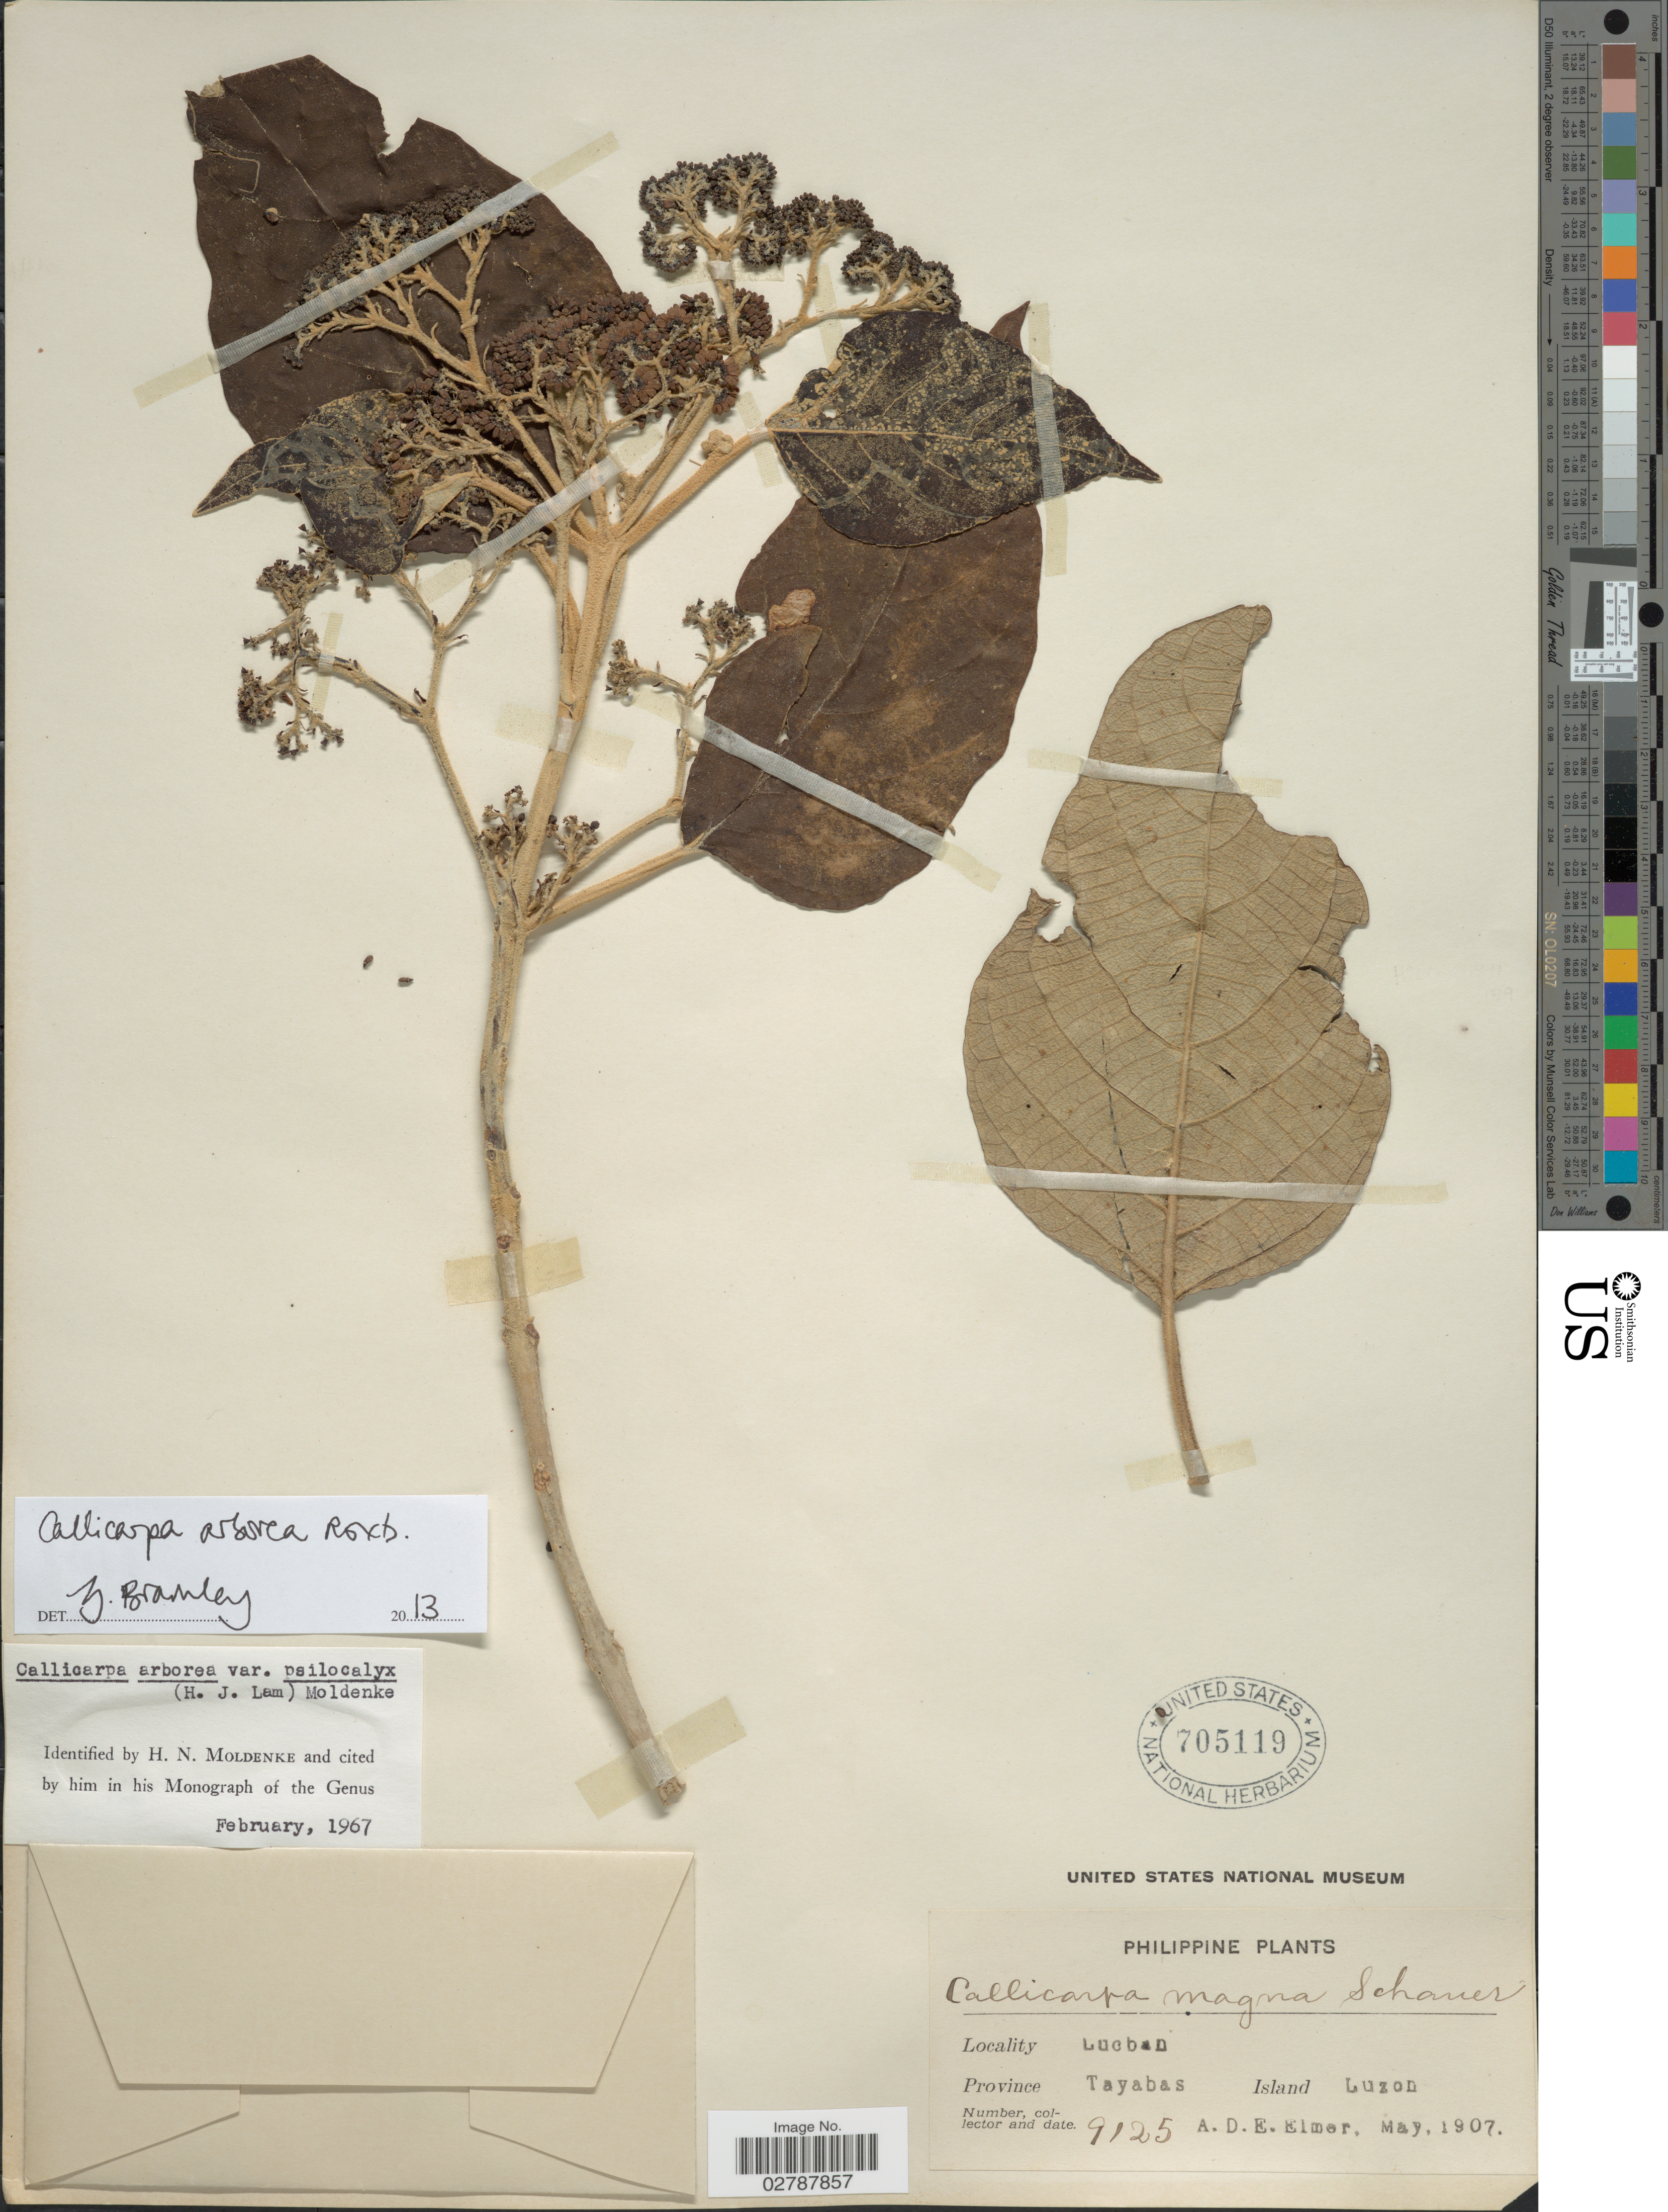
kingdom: Plantae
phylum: Tracheophyta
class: Magnoliopsida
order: Lamiales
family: Lamiaceae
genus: Callicarpa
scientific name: Callicarpa arborea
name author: Roxb.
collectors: A. D. E. Elmer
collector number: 9125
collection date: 1907-05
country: Philippines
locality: Lucban. Province Tayabas. Island Luzon.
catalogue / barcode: US 705119